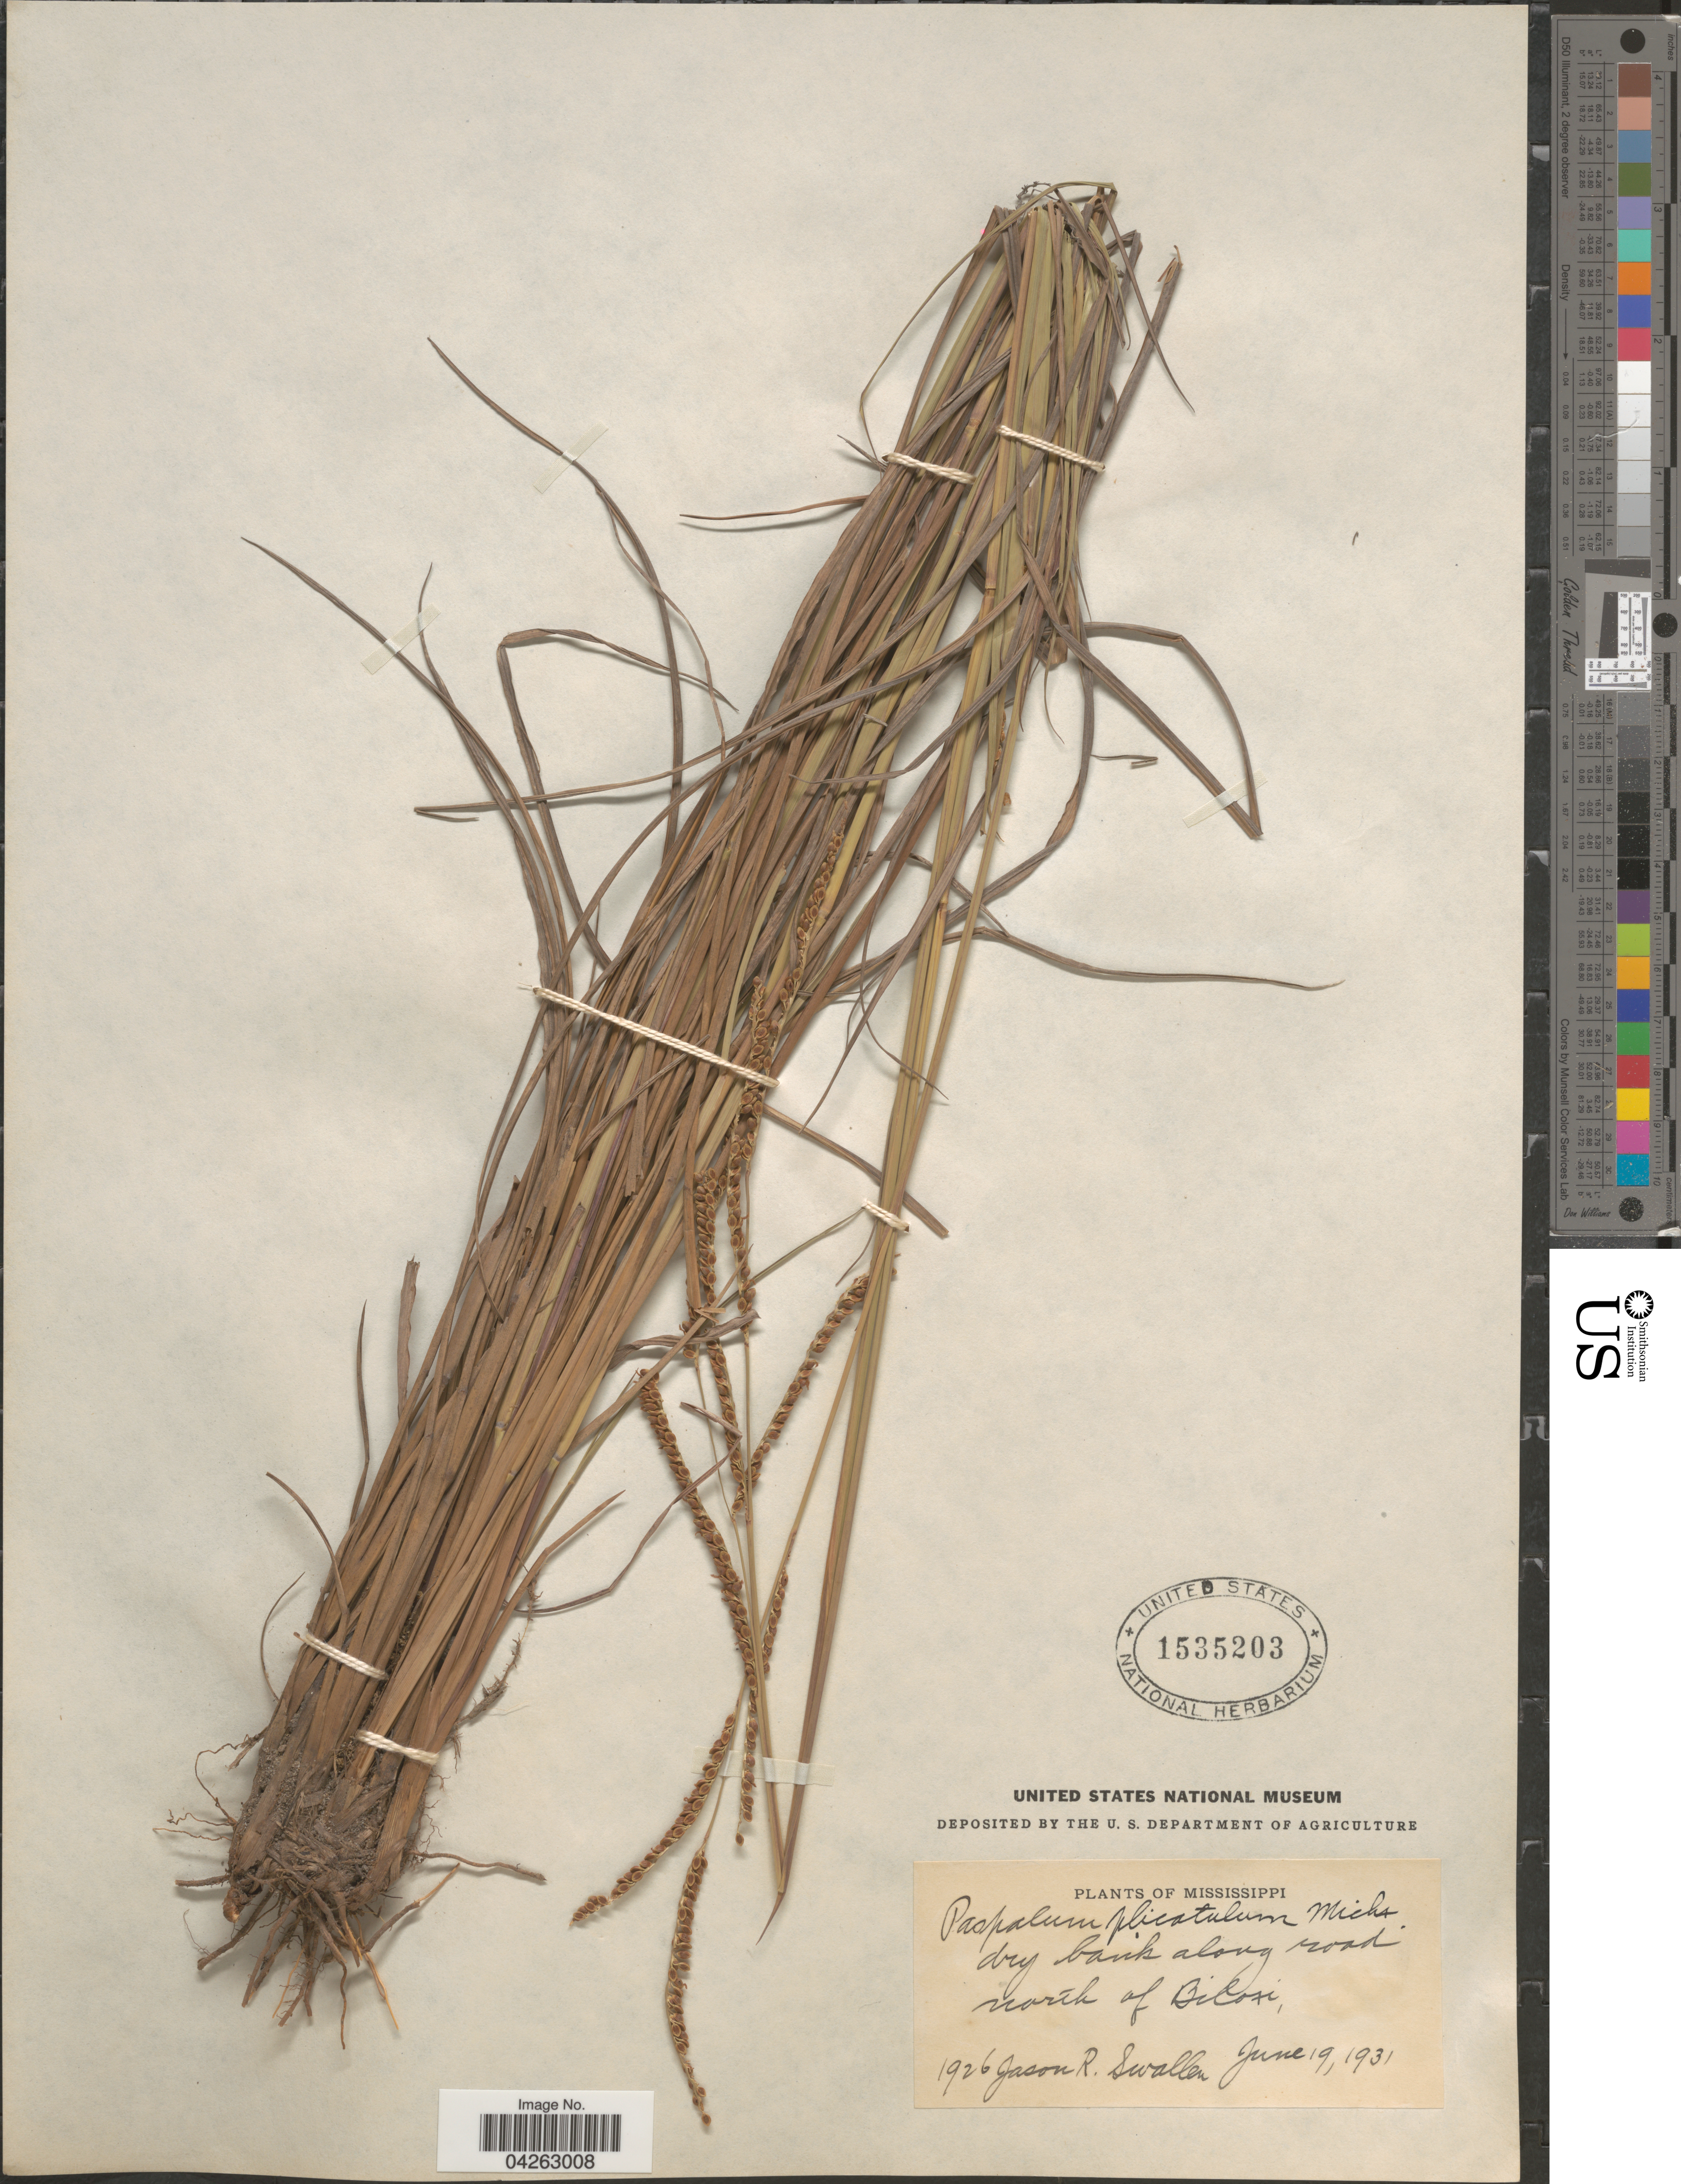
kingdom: Plantae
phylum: Tracheophyta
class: Liliopsida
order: Poales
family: Poaceae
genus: Paspalum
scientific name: Paspalum plicatulum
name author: Michx.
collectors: J. R. Swallen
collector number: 1926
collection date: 1931-06-19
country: United States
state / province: Mississippi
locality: Dry bank along road, north of Biloxi.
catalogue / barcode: US 1535203